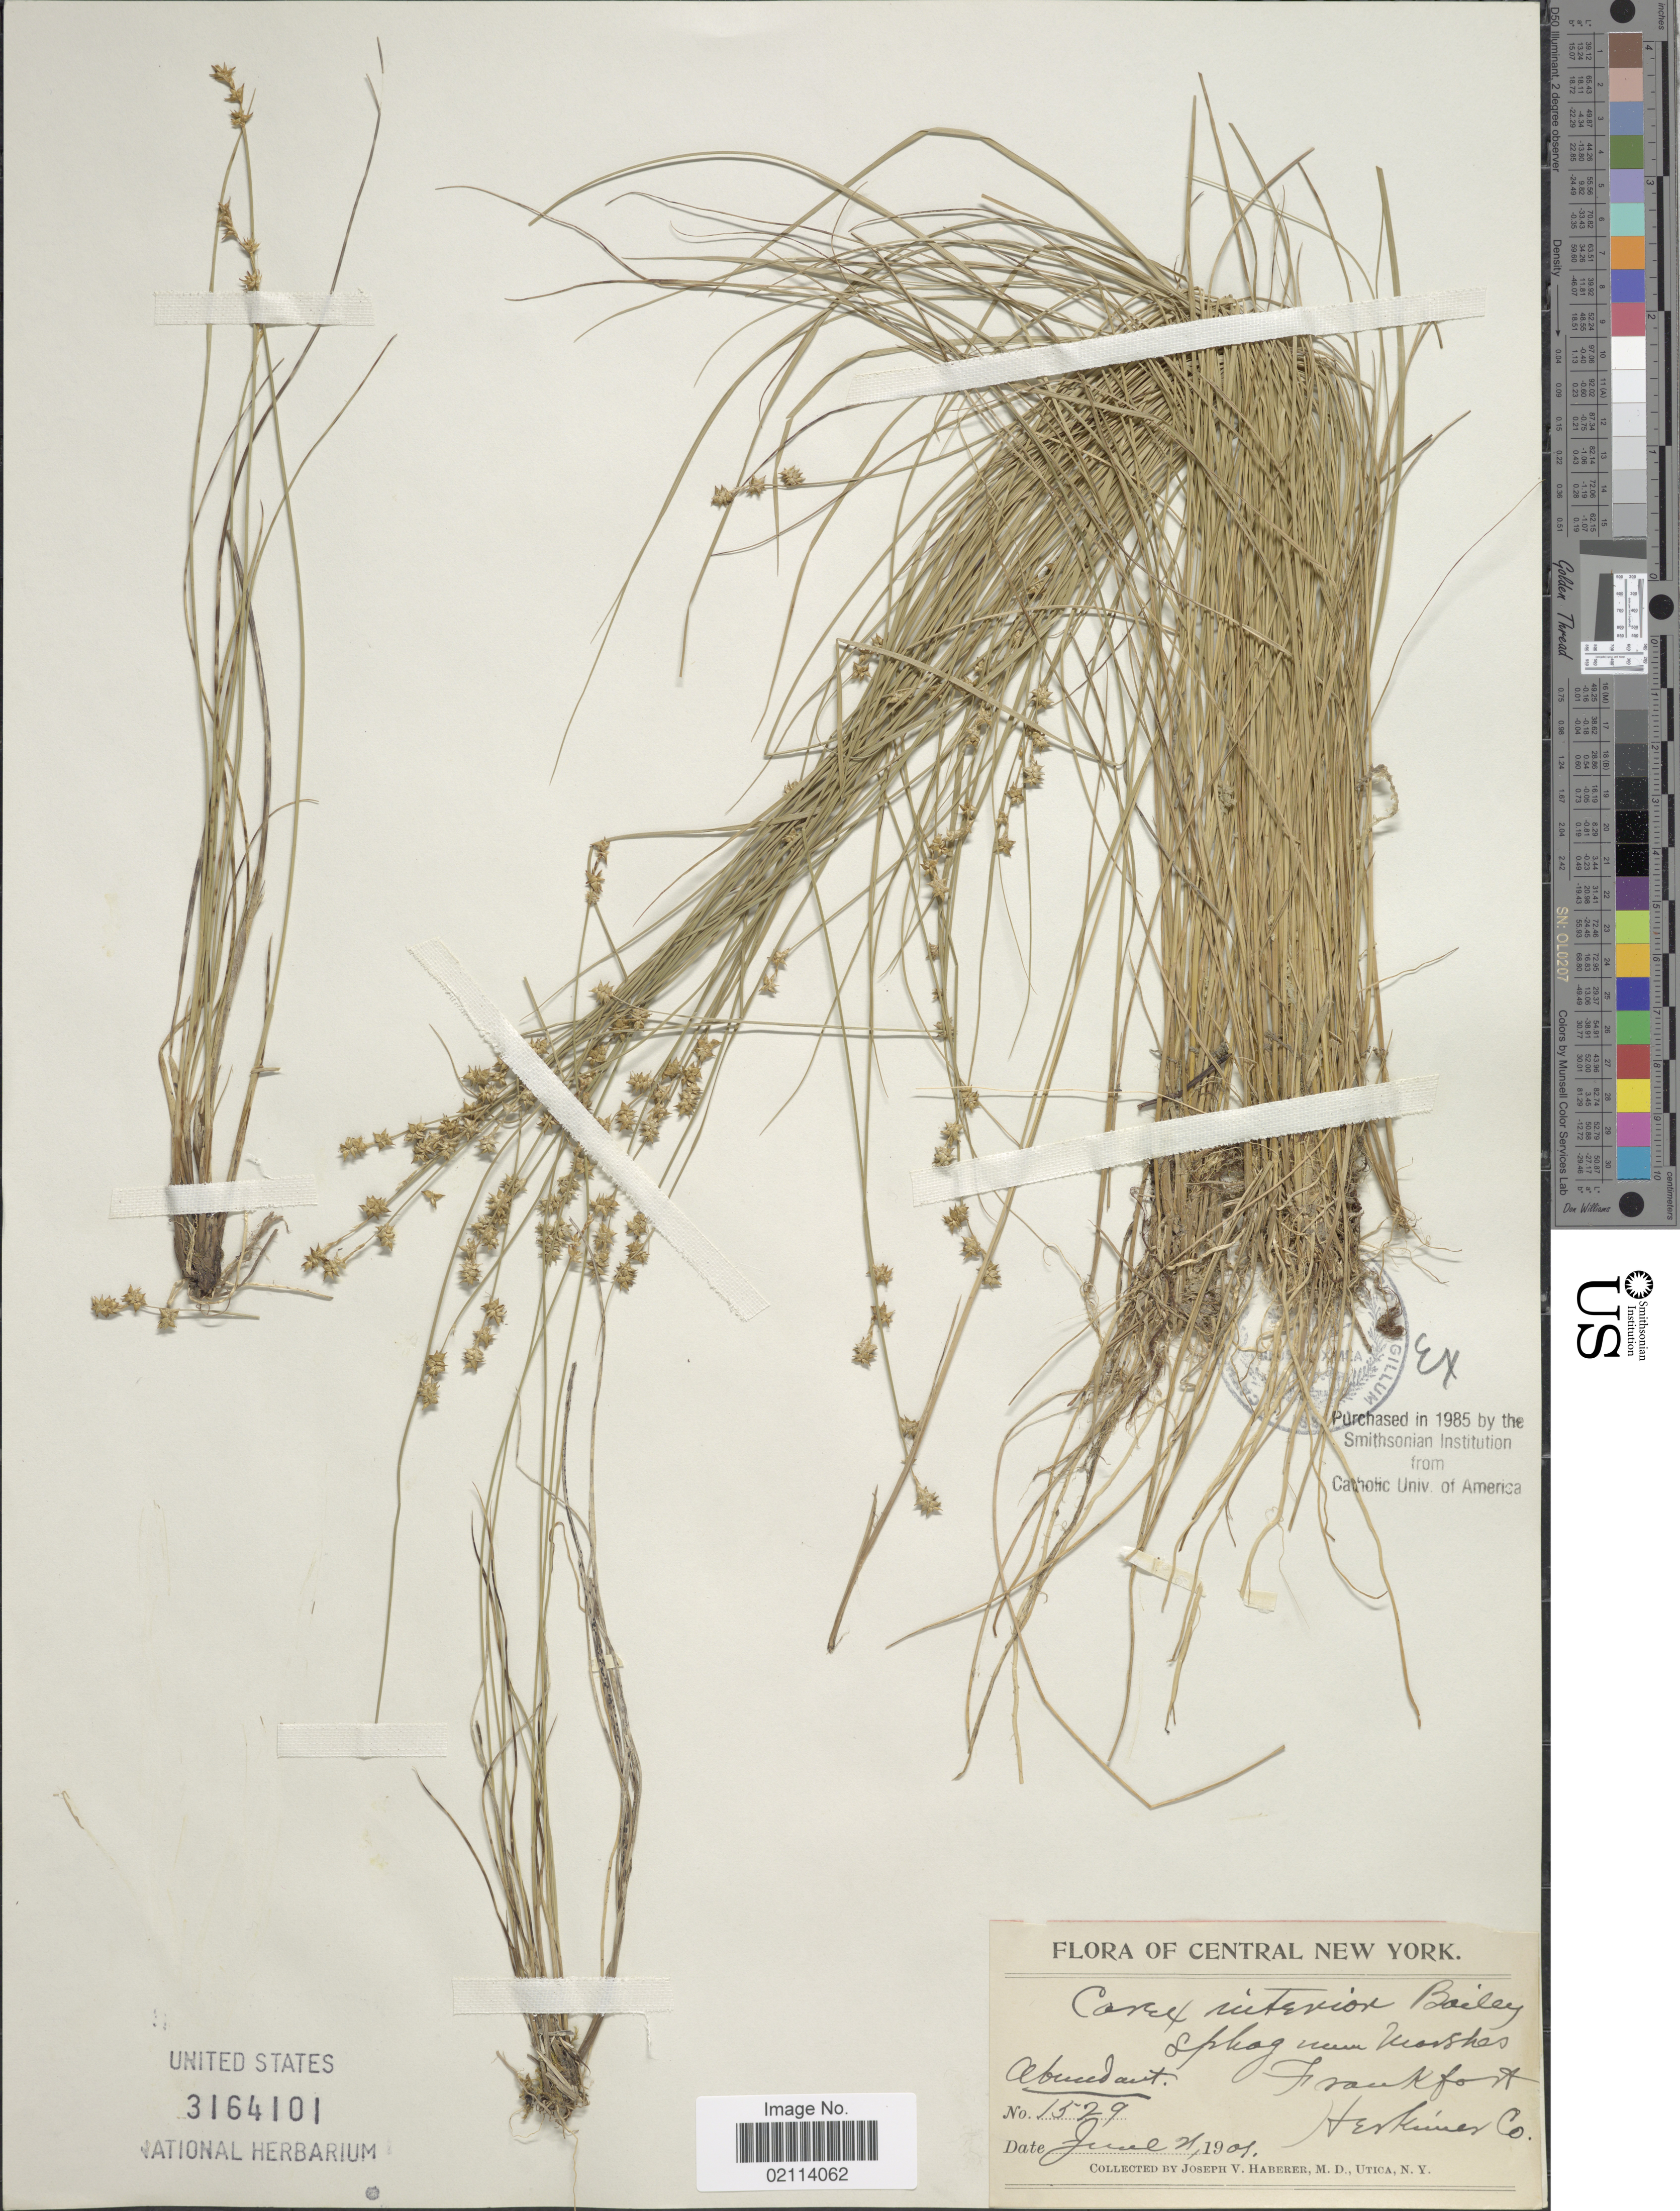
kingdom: Plantae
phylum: Tracheophyta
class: Liliopsida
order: Poales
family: Cyperaceae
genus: Carex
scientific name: Carex interior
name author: L.H. Bailey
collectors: J. V. Haberer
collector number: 1529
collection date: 1901-06-21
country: United States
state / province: New York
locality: Central New York, Frankfort Herkimer Co.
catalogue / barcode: US 3164101